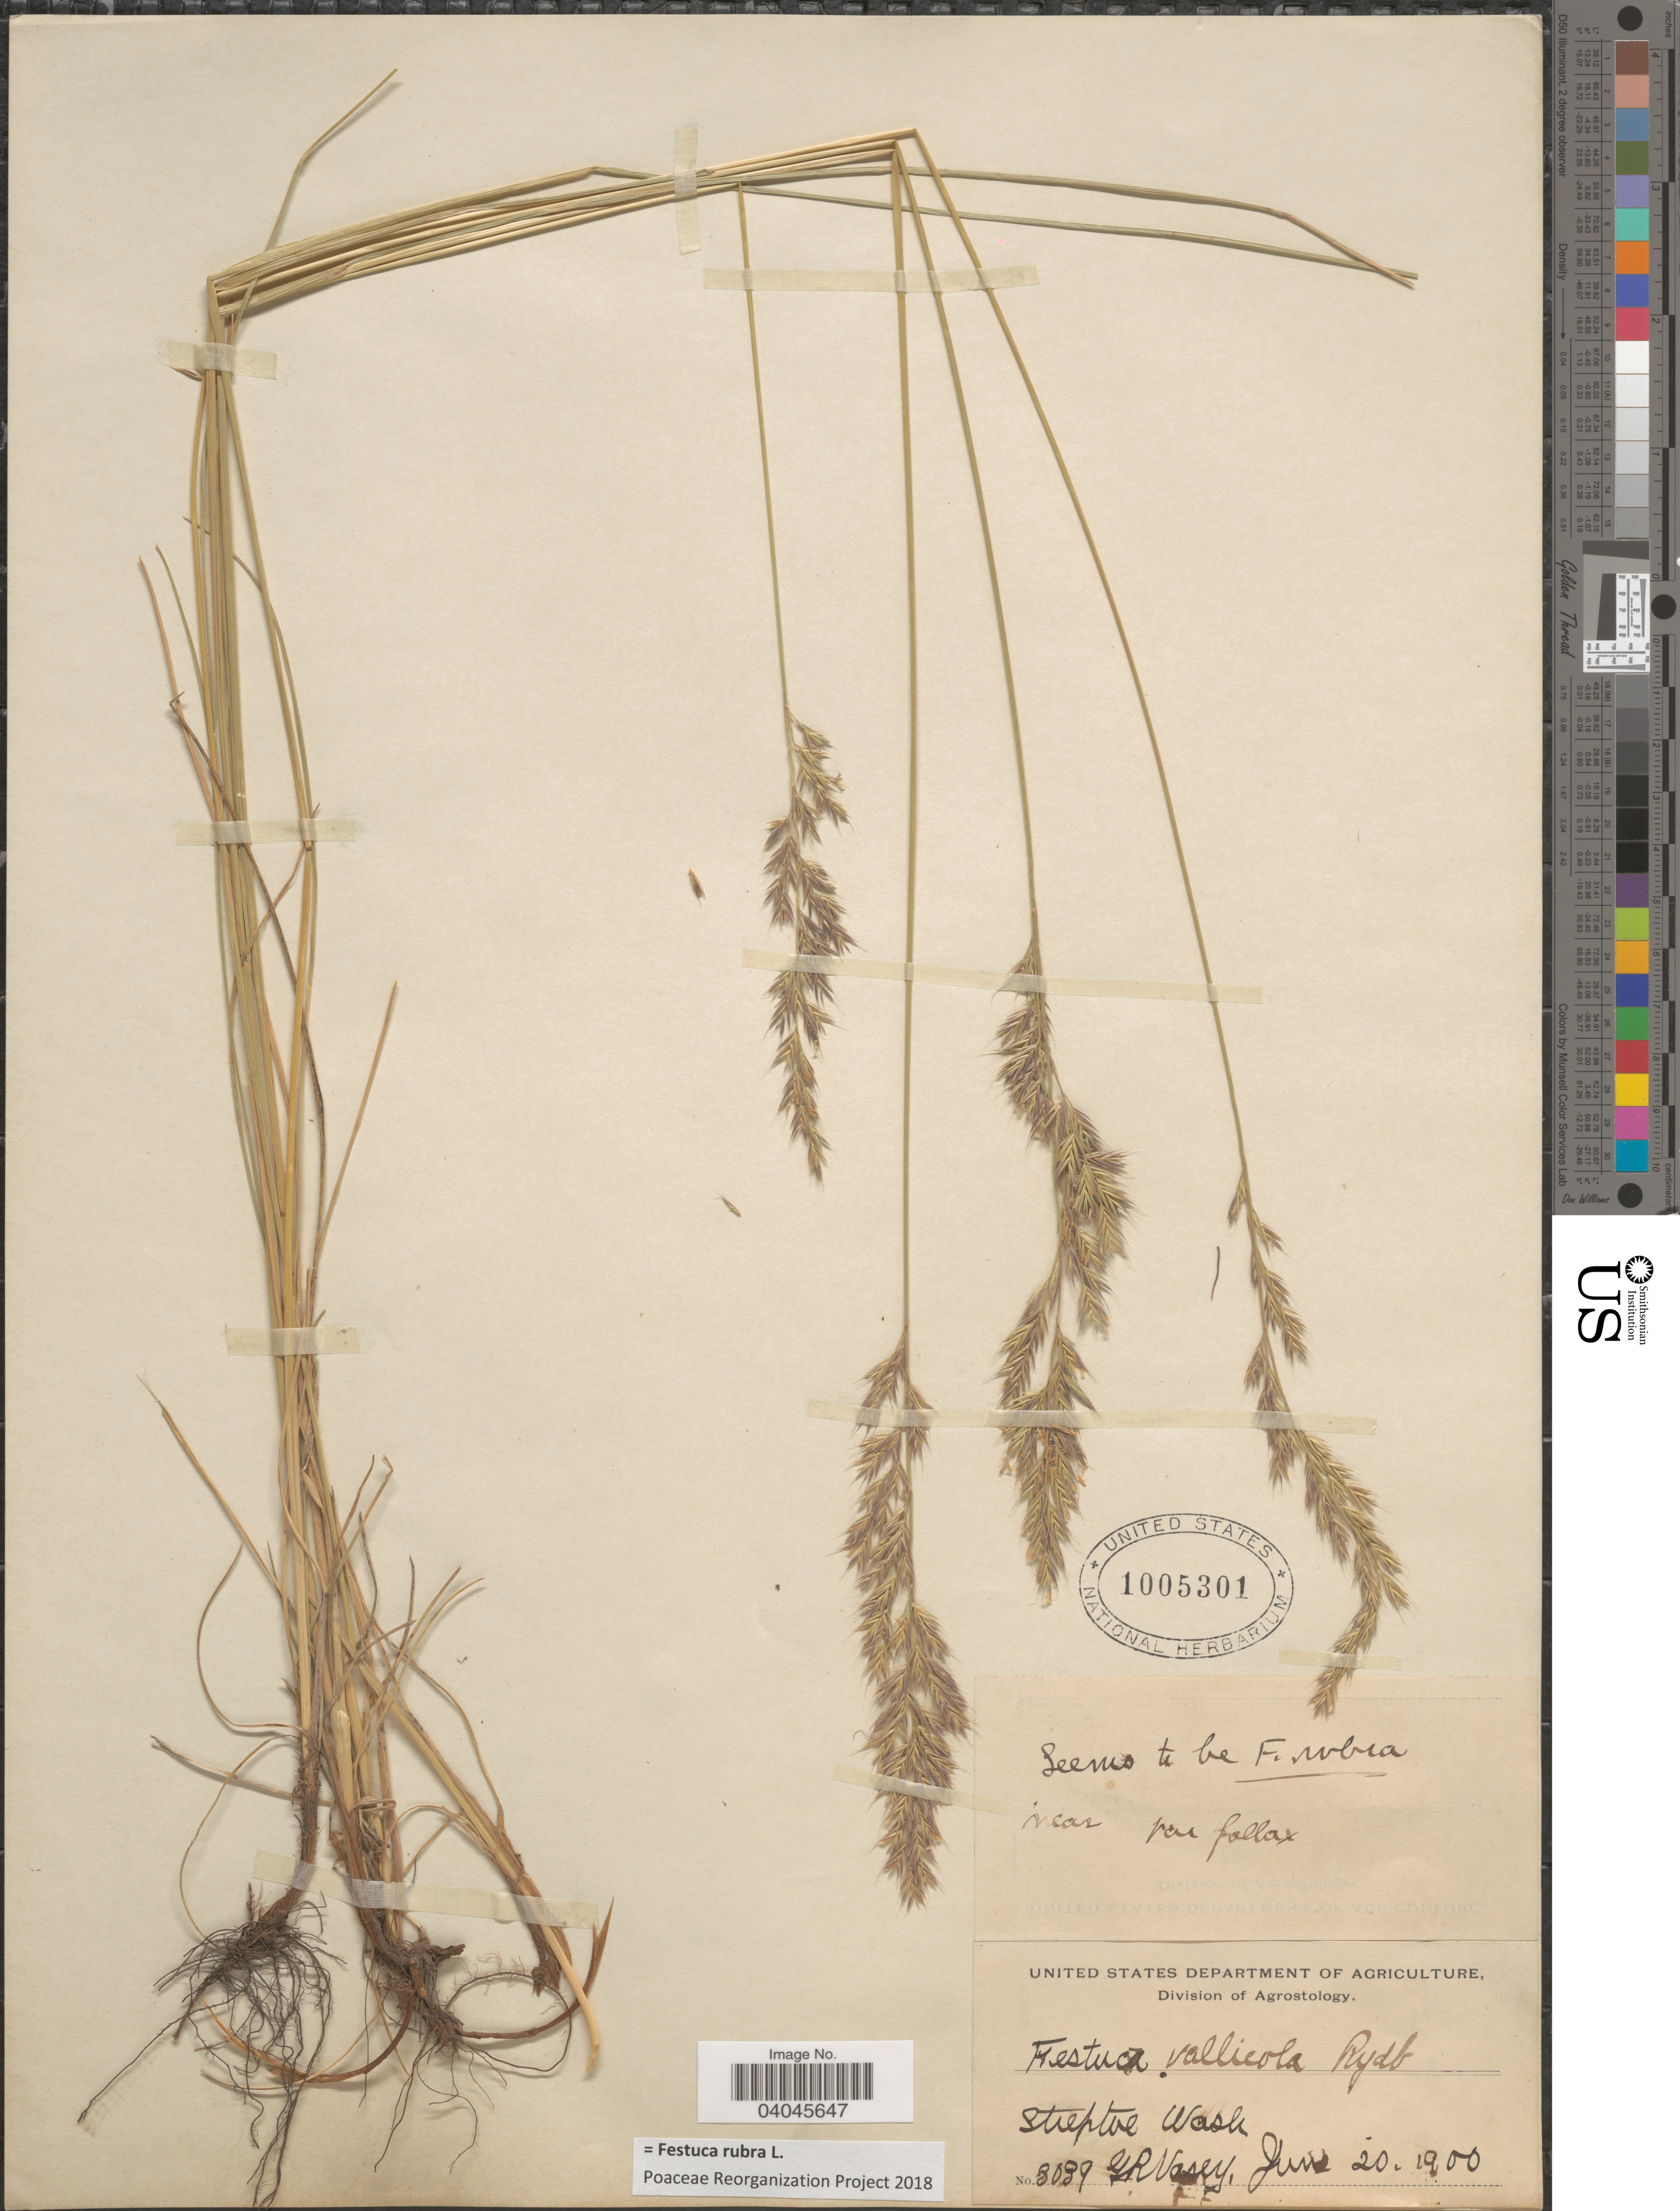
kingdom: Plantae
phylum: Tracheophyta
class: Liliopsida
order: Poales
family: Poaceae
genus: Festuca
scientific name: Festuca rubra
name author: L.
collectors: G. R. Vasey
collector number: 3039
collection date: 1900-06-20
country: United States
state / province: Washington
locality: Steptoe.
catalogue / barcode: US 1005301